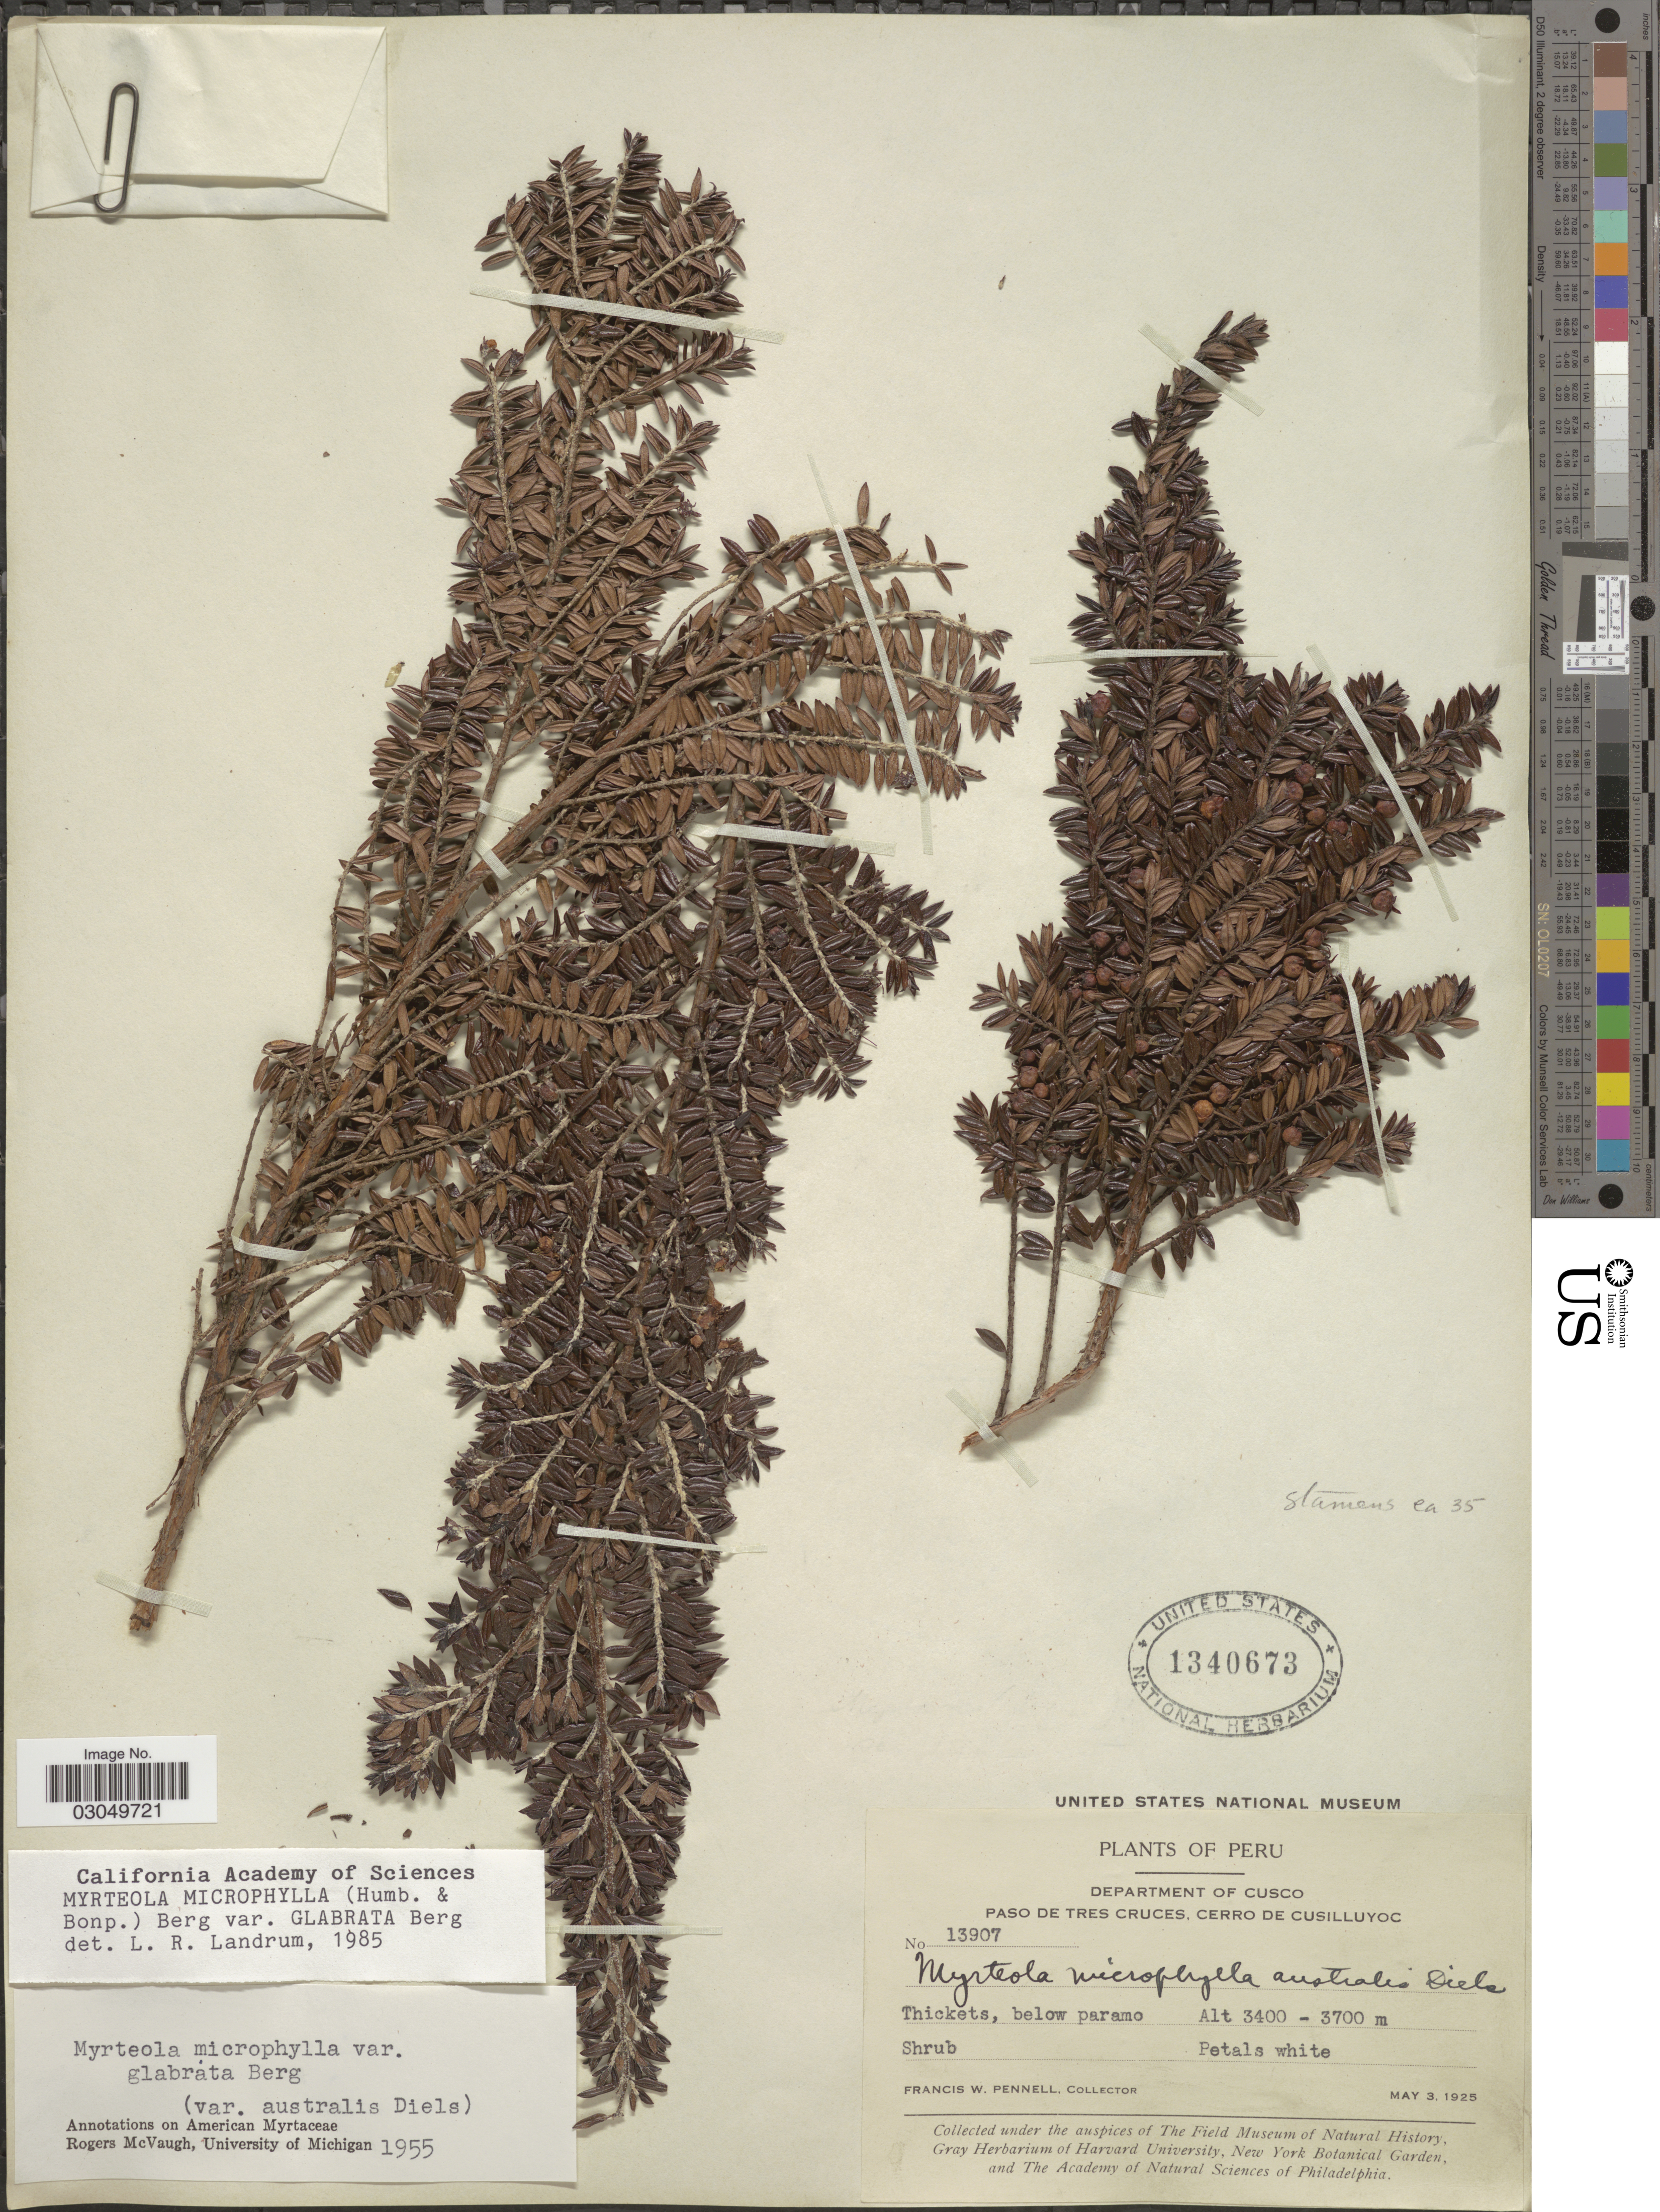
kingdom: Plantae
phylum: Tracheophyta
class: Magnoliopsida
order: Myrtales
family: Myrtaceae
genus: Myrteola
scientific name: Myrteola microphylla var. glabrata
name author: O. Berg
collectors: F. W. Pennell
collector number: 13907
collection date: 1925-05-03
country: Peru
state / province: Cusco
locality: Department of Cusco. Paso de Tres Cruces, Cerro de Cusilluyoc.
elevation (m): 3400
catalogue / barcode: US 1340673